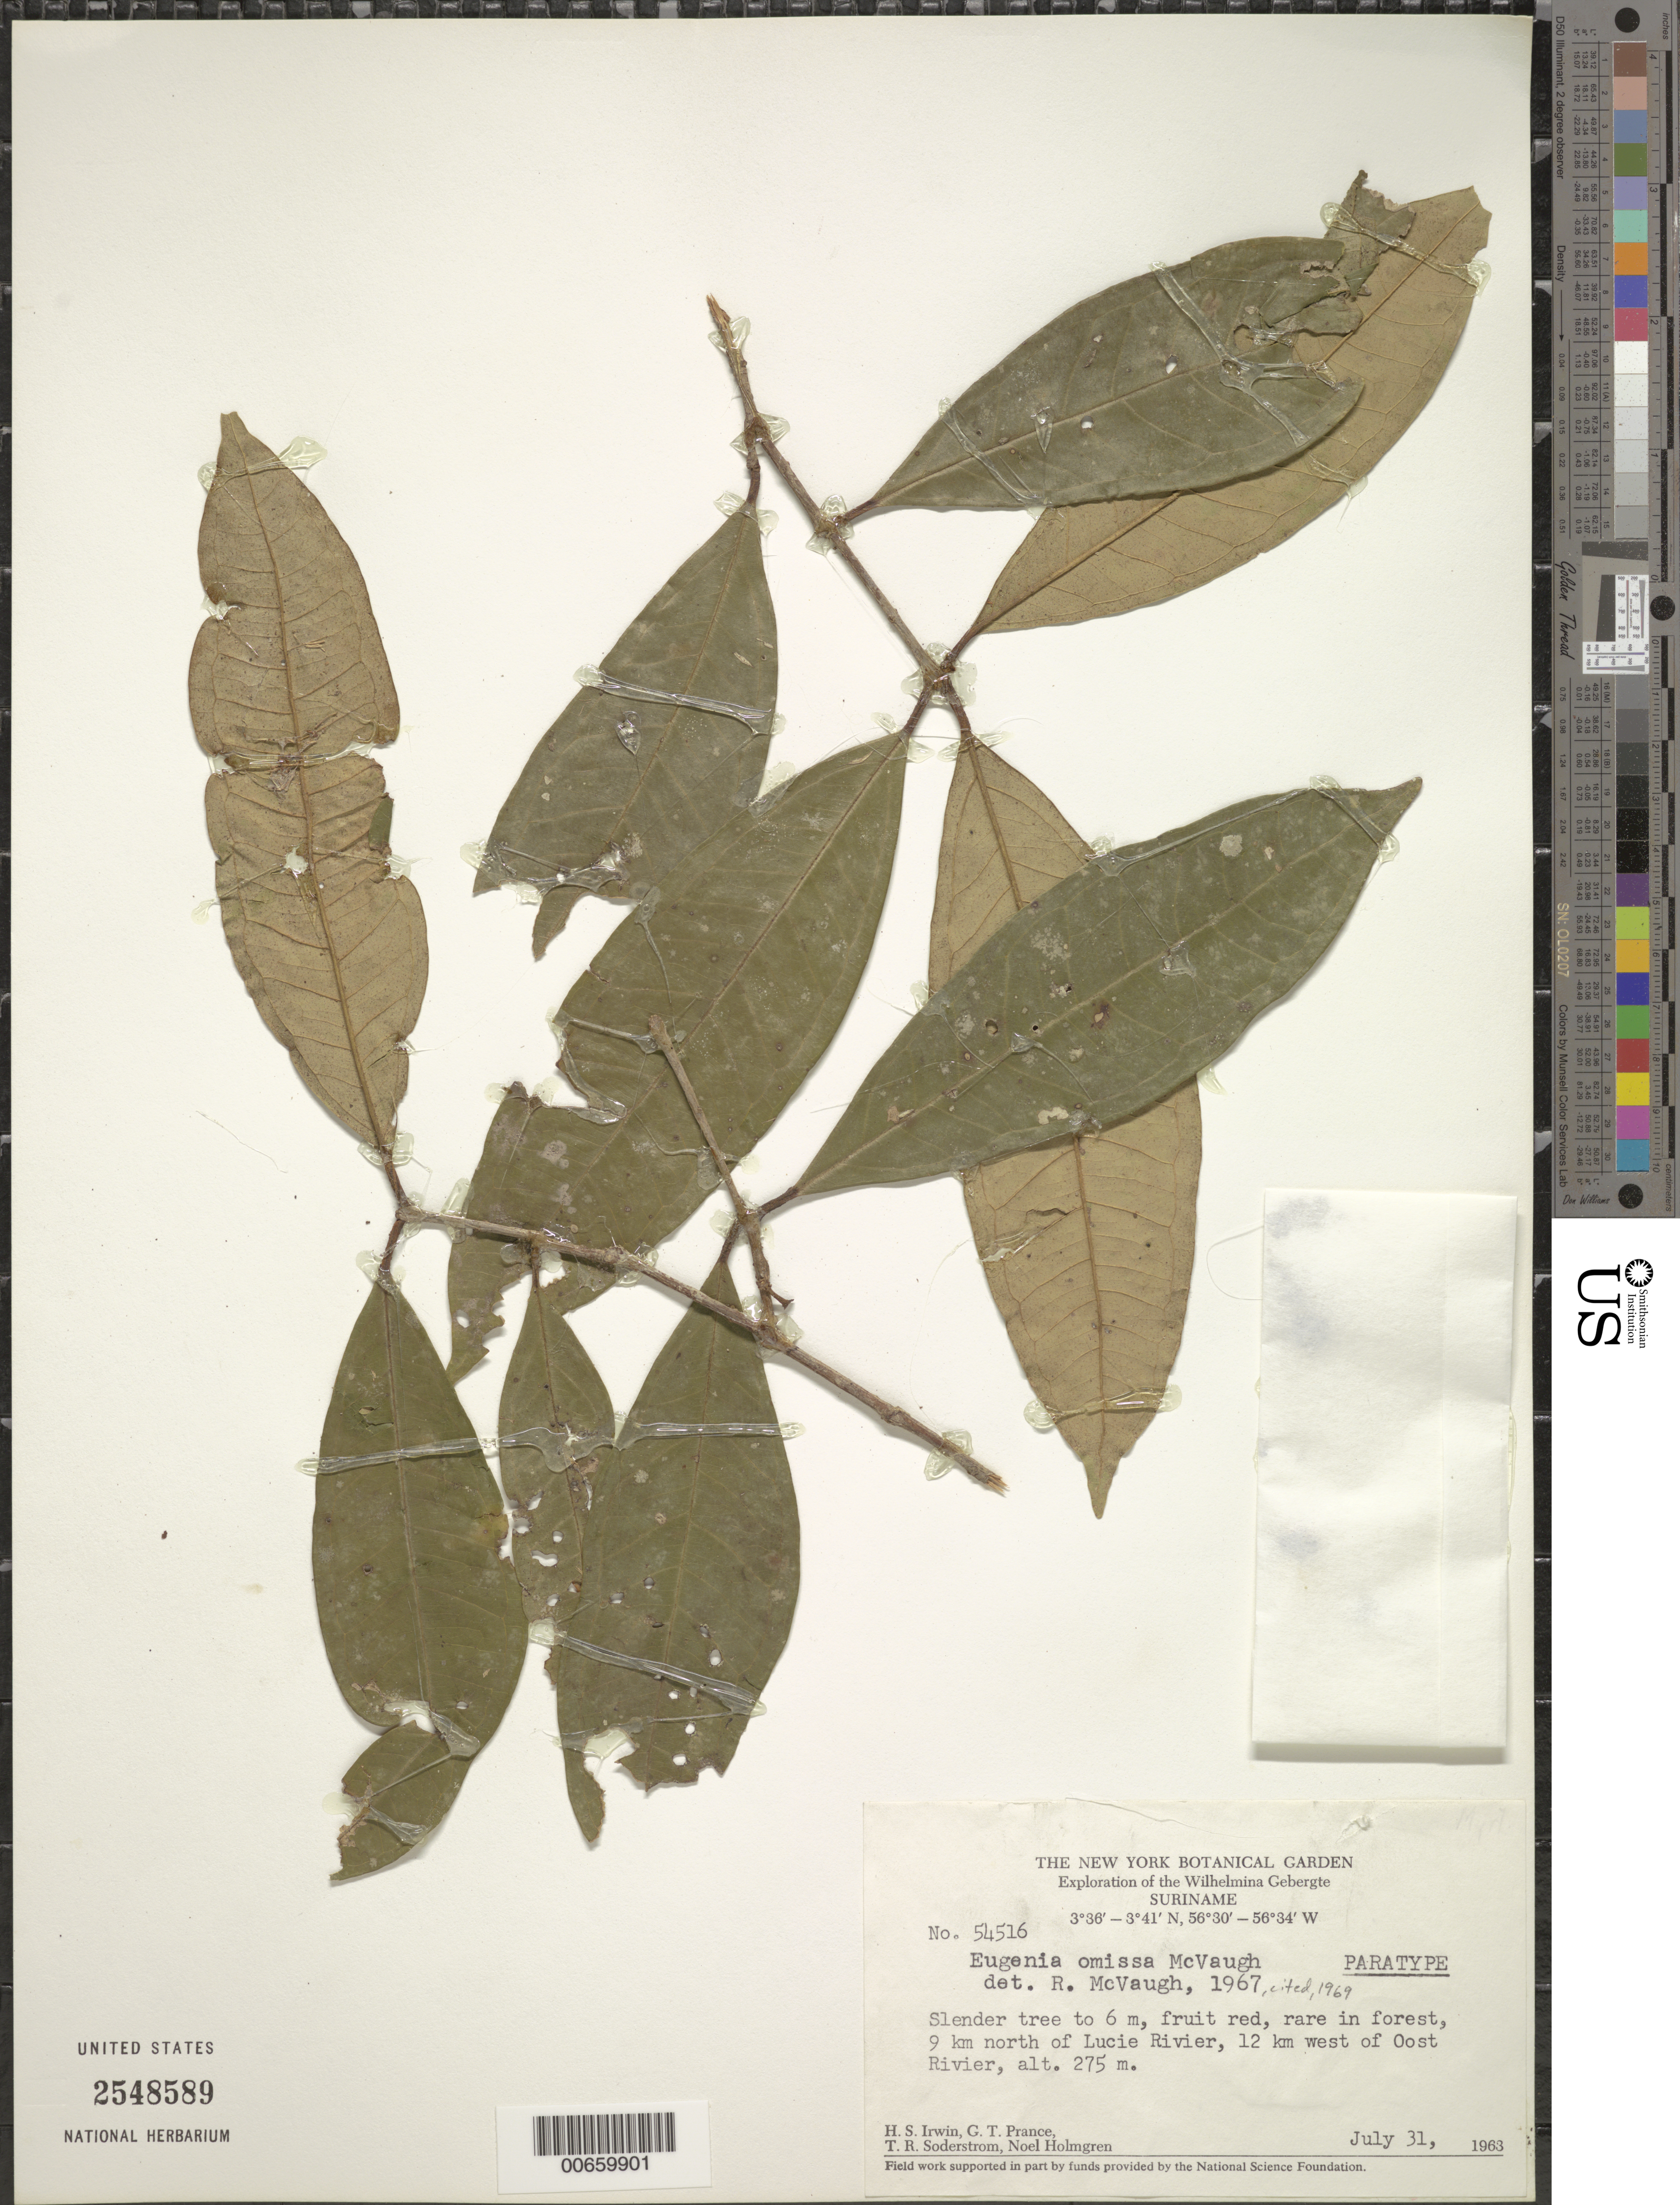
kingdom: Plantae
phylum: Tracheophyta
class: Magnoliopsida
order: Myrtales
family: Myrtaceae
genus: Eugenia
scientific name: Eugenia omissa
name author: McVaugh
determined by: McVaugh, R.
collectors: H. Irwin, G. T. Prance, T. R. Soderstrom & N. H. Holmgren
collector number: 54516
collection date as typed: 31-Jul-63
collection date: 1963-07-31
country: Suriname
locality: Lucie R., 9 km N of and 12 km W of Oost R., Wilhelmina Gebergte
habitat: Forest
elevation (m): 275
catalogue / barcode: US 2548589